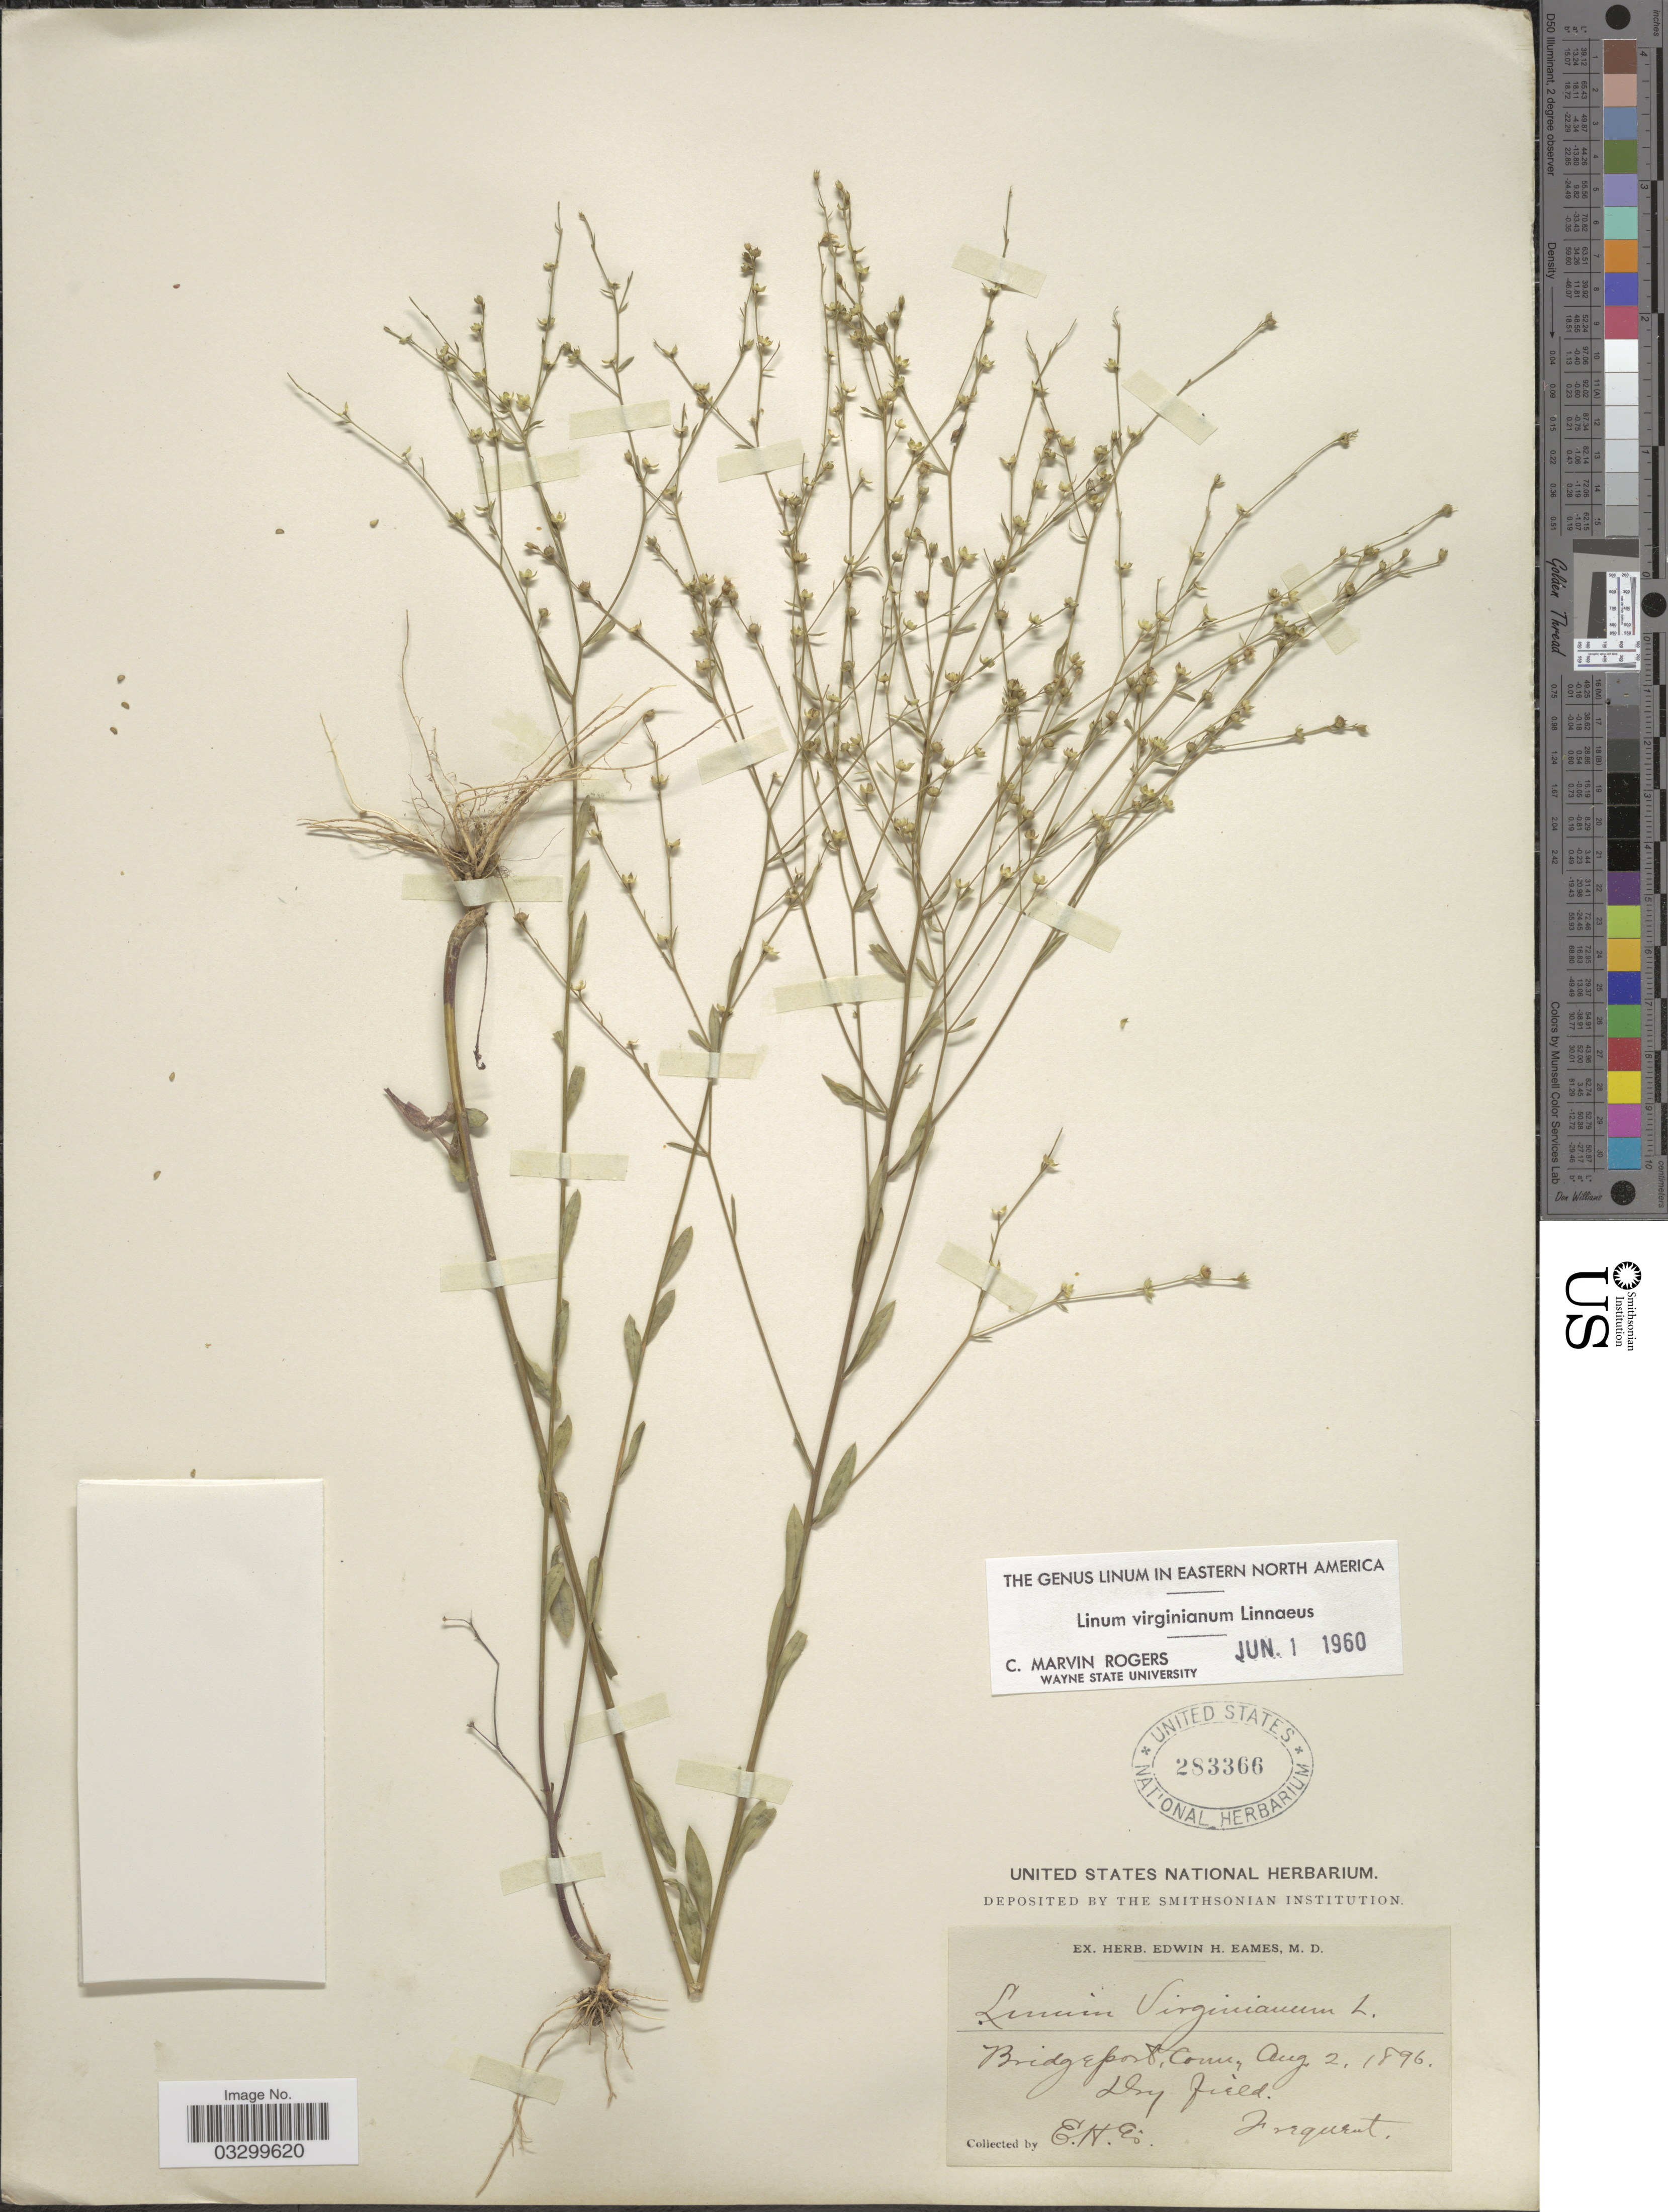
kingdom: Plantae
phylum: Tracheophyta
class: Magnoliopsida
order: Malpighiales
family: Linaceae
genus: Linum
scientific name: Linum virginianum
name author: L.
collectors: E. H. Eames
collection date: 1896-08-02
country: United States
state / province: Connecticut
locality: Bridgeport.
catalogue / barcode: US 283366